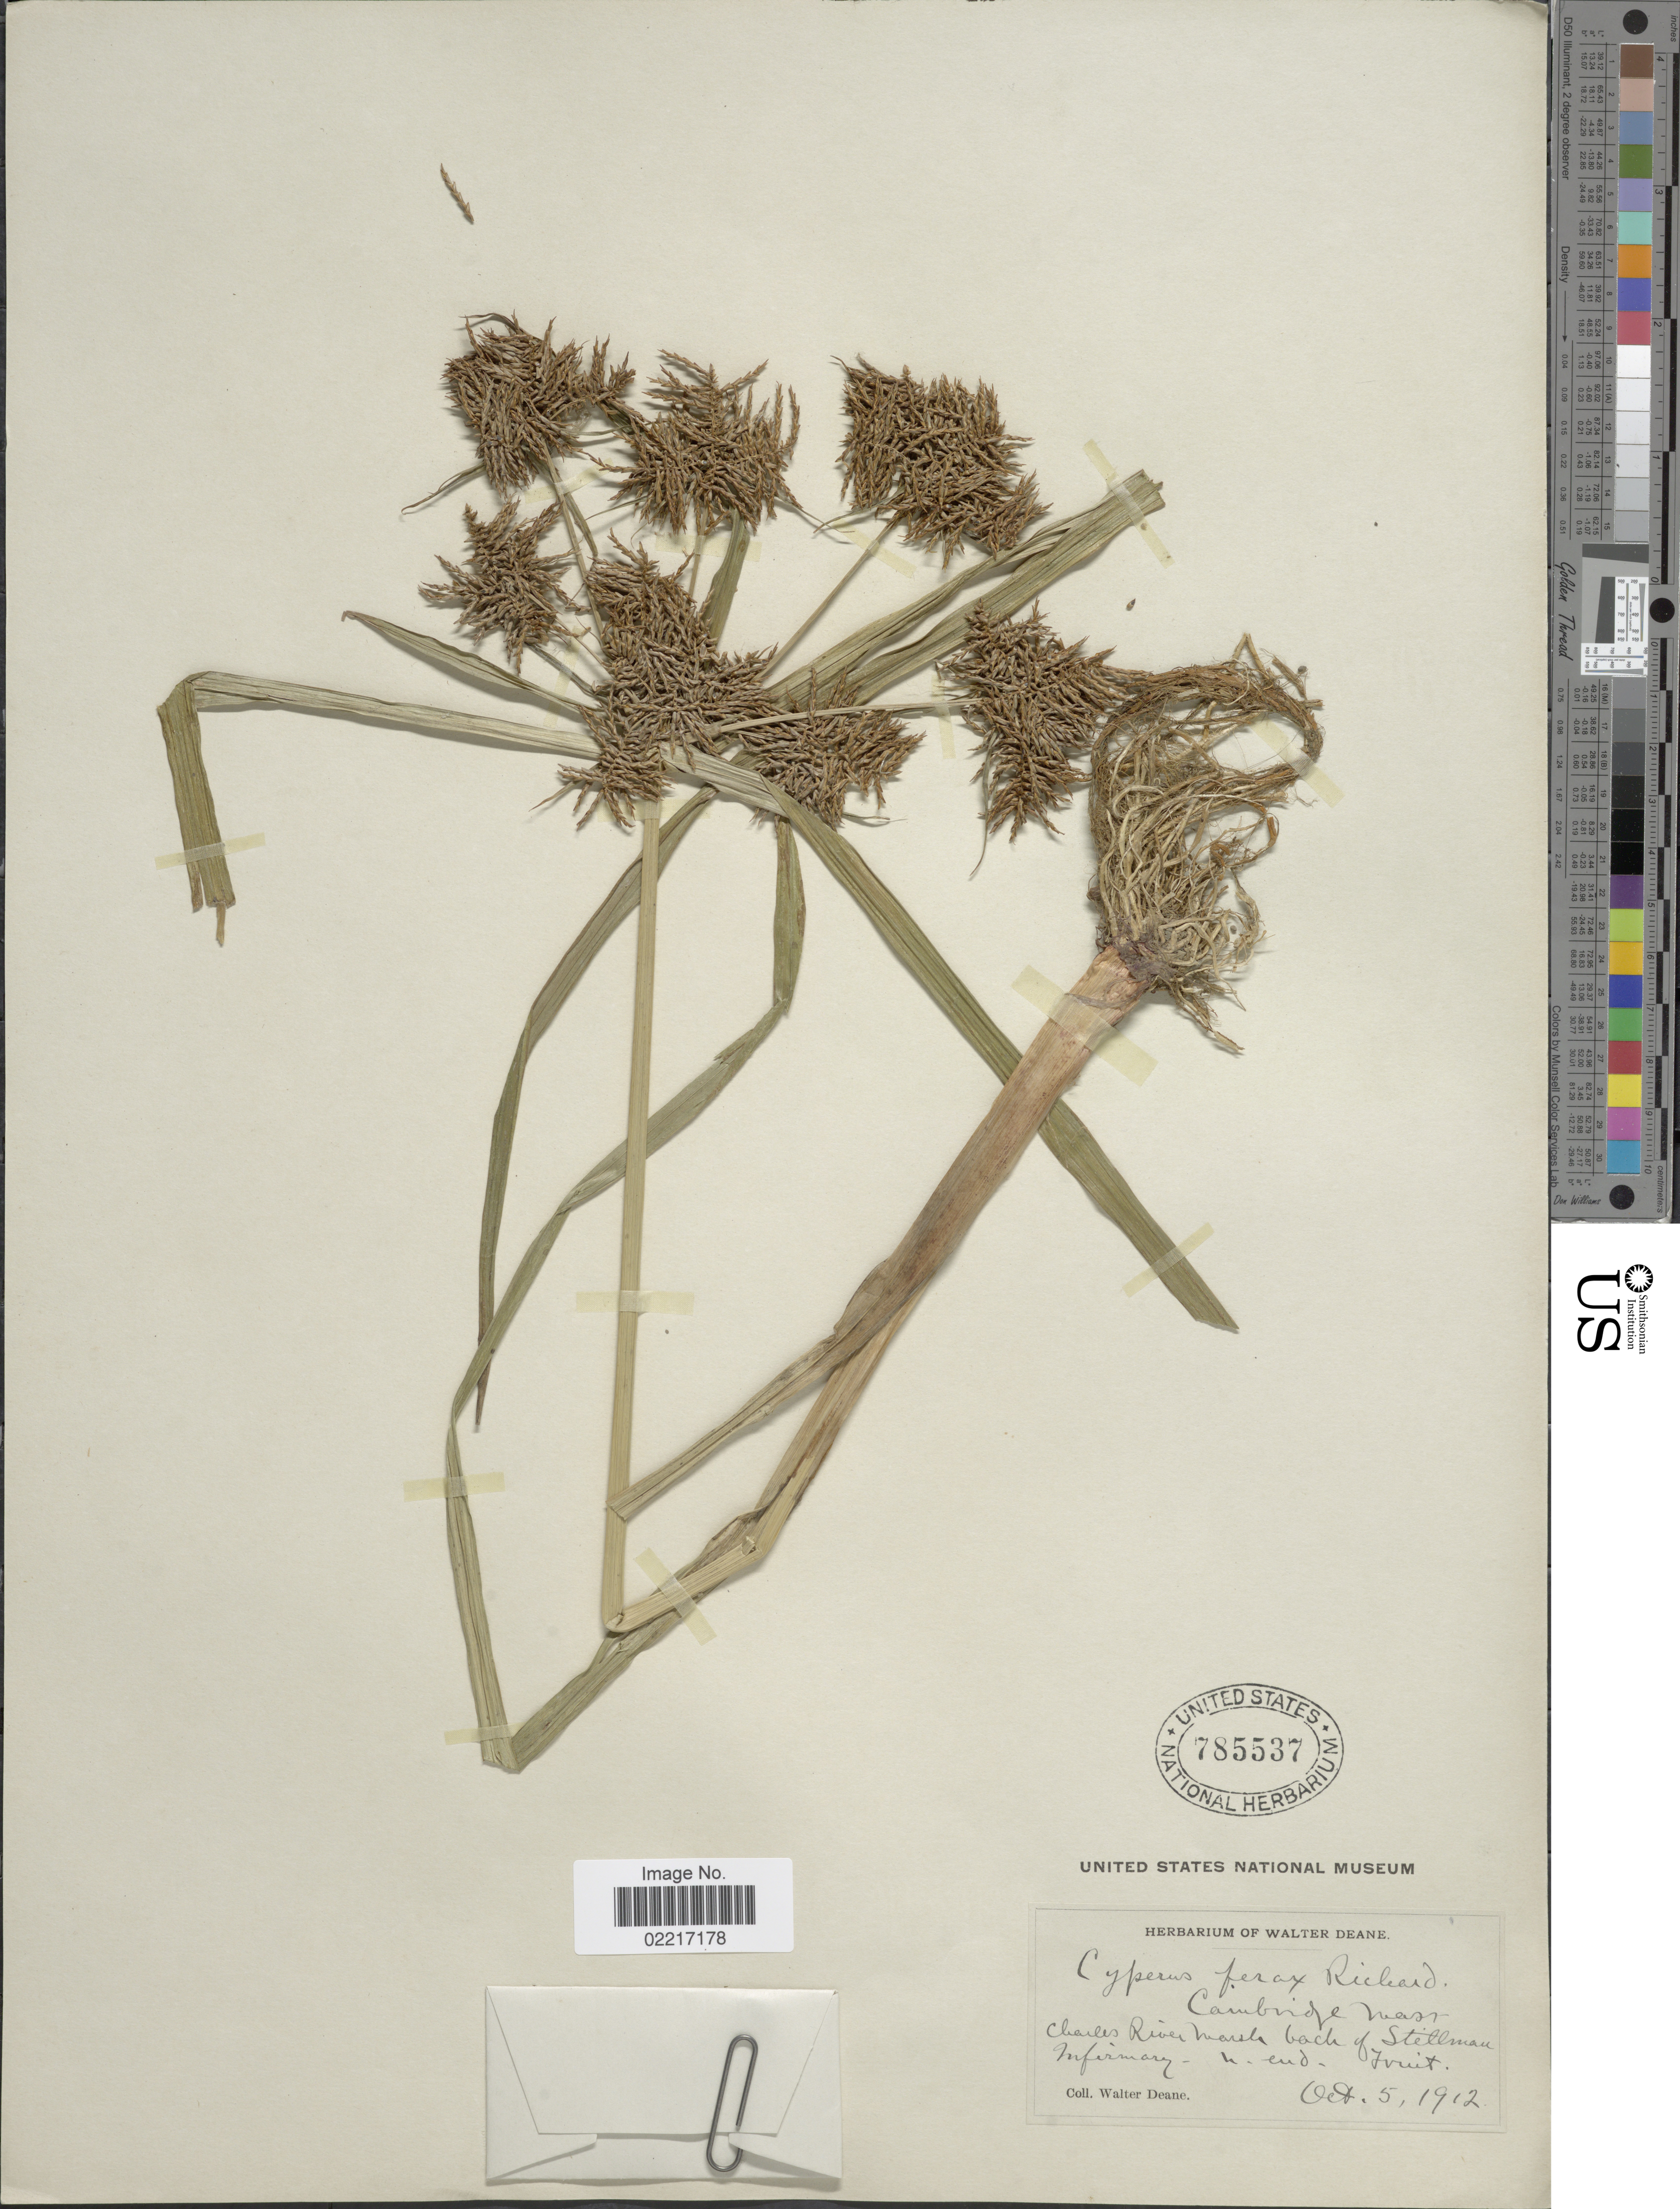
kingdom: Plantae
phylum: Tracheophyta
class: Liliopsida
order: Poales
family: Cyperaceae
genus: Cyperus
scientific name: Cyperus odoratus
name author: L.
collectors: W. Deane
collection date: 1912-10-05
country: United States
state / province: Massachusetts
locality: Cambridge, Charles River Marsh back of Stillman Infirmary, N. end.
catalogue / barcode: US 785537